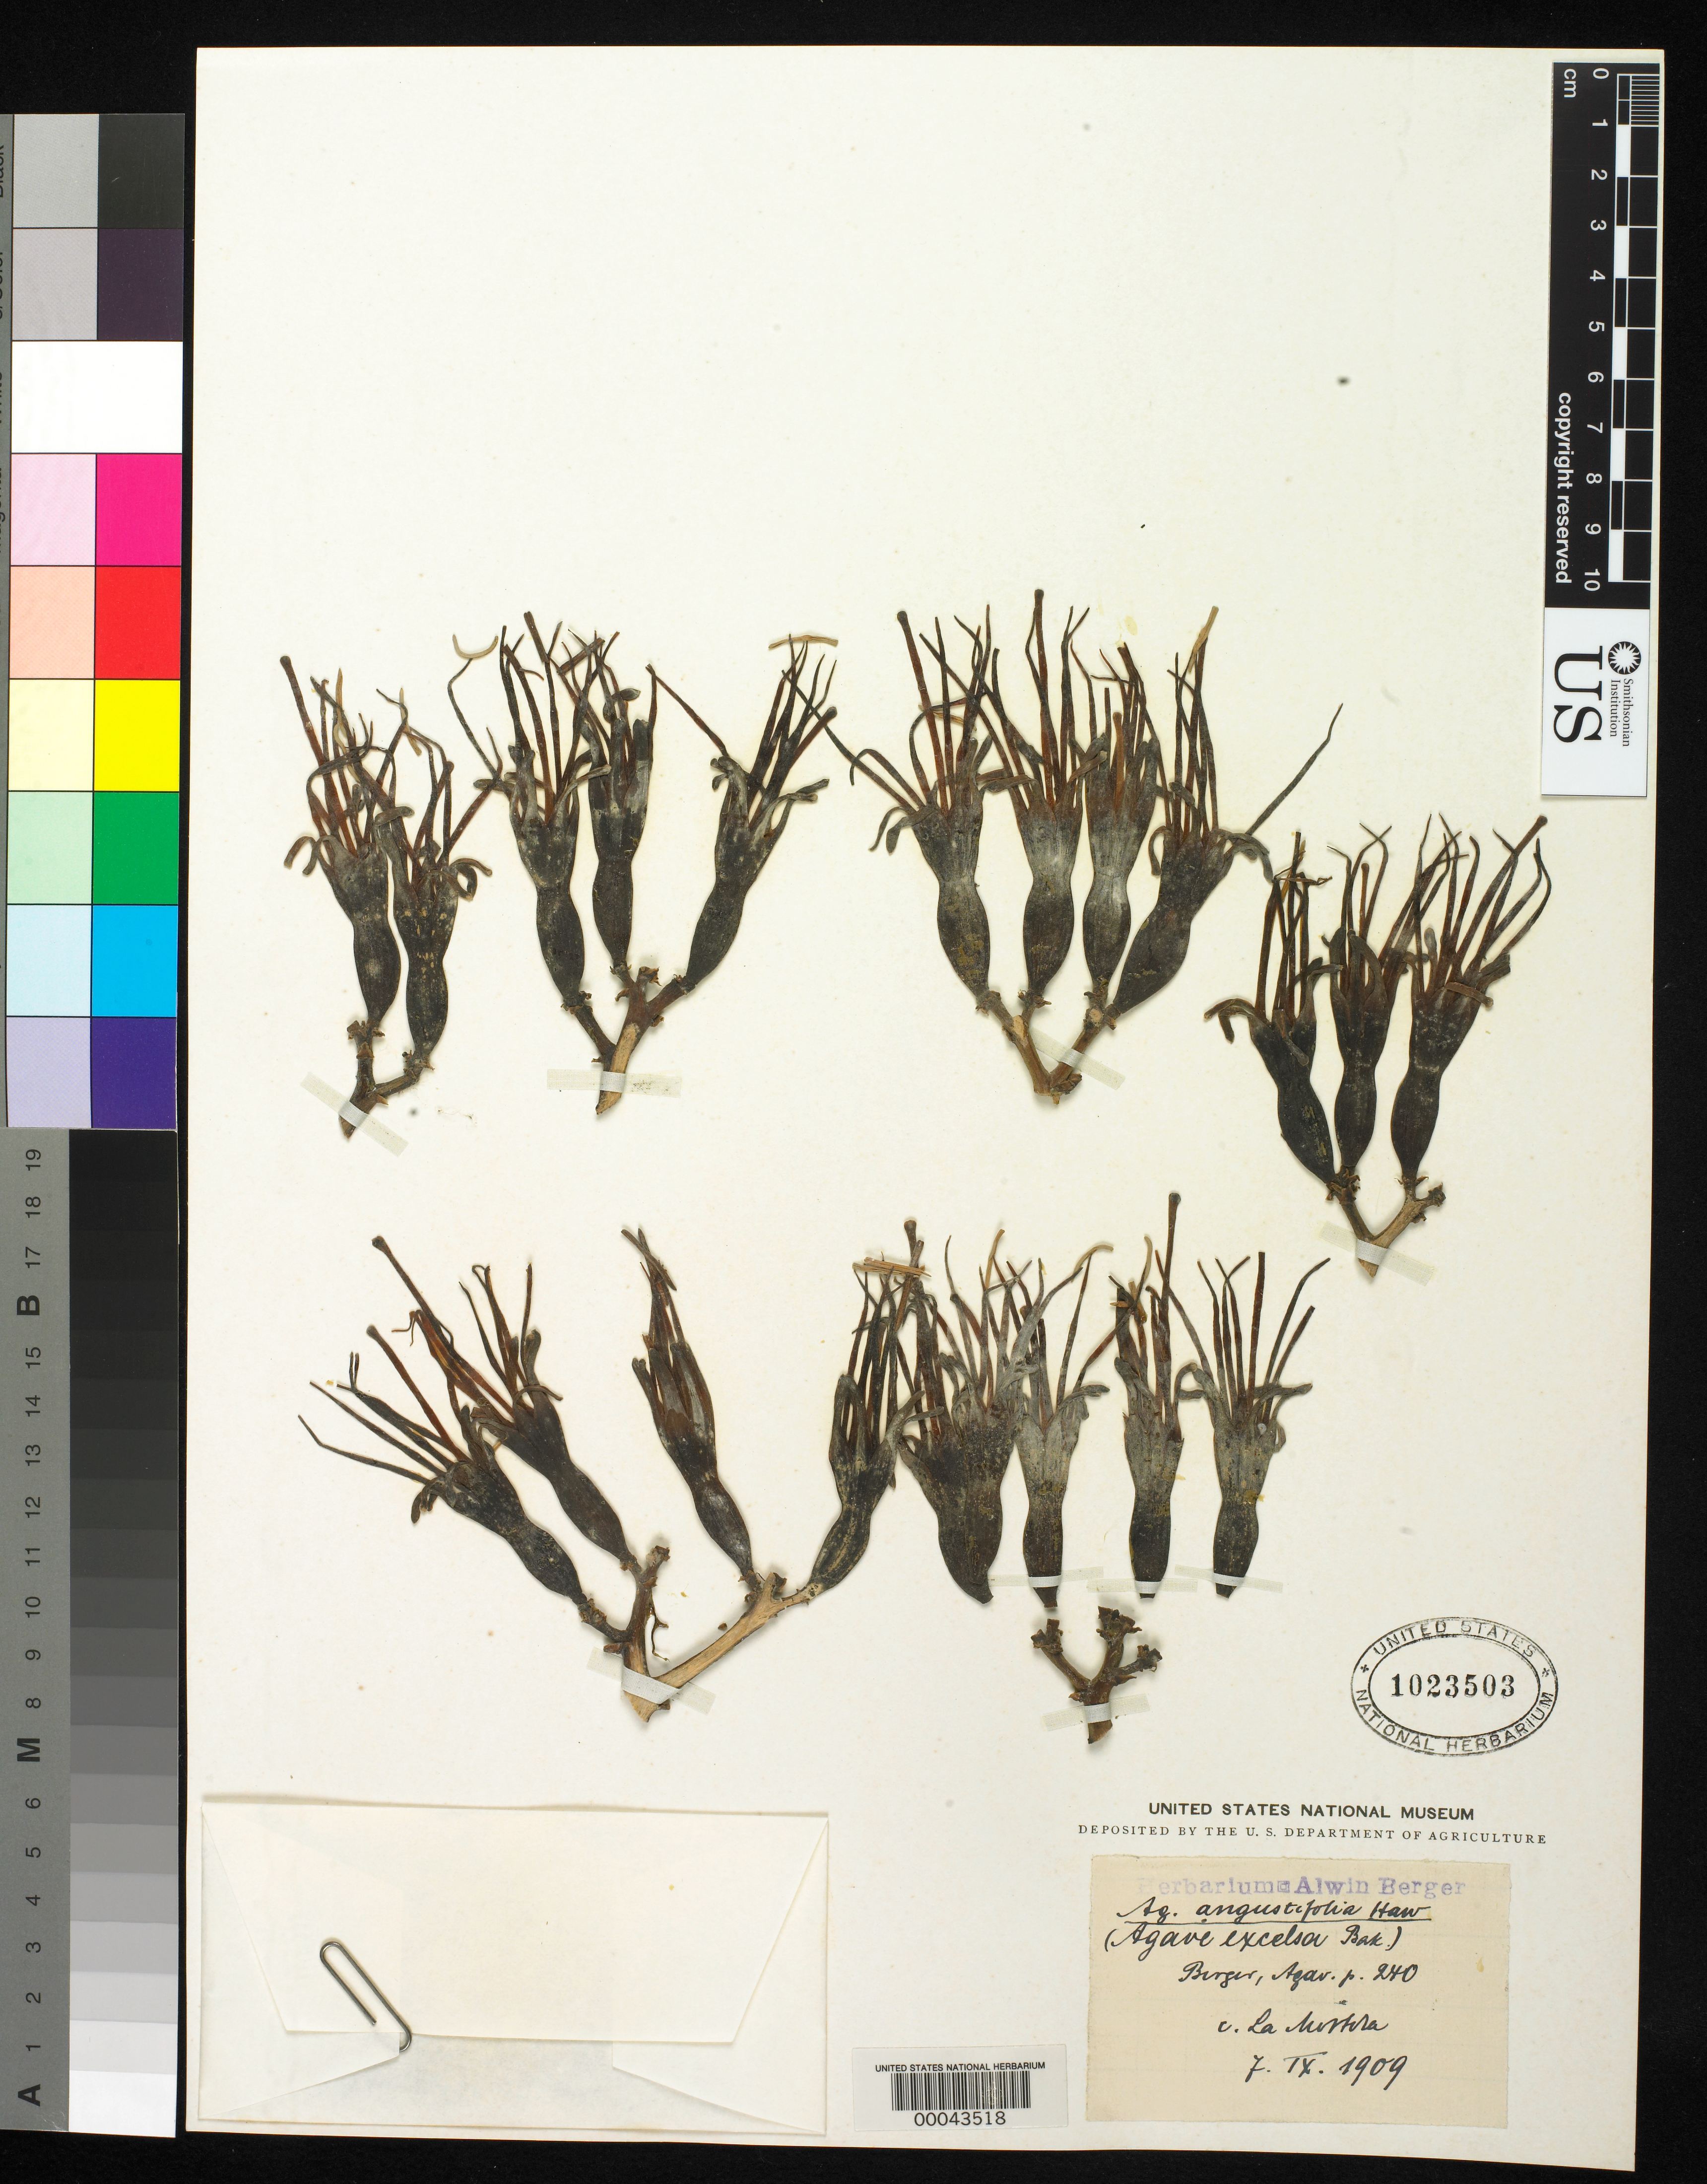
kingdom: Plantae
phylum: Tracheophyta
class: Liliopsida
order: Asparagales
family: Asparagaceae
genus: Agave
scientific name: Agave angustifolia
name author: Haw.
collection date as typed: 07 Sep 1909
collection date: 1909-09-07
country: Mexico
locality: E of Monserrat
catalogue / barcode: US 1023503